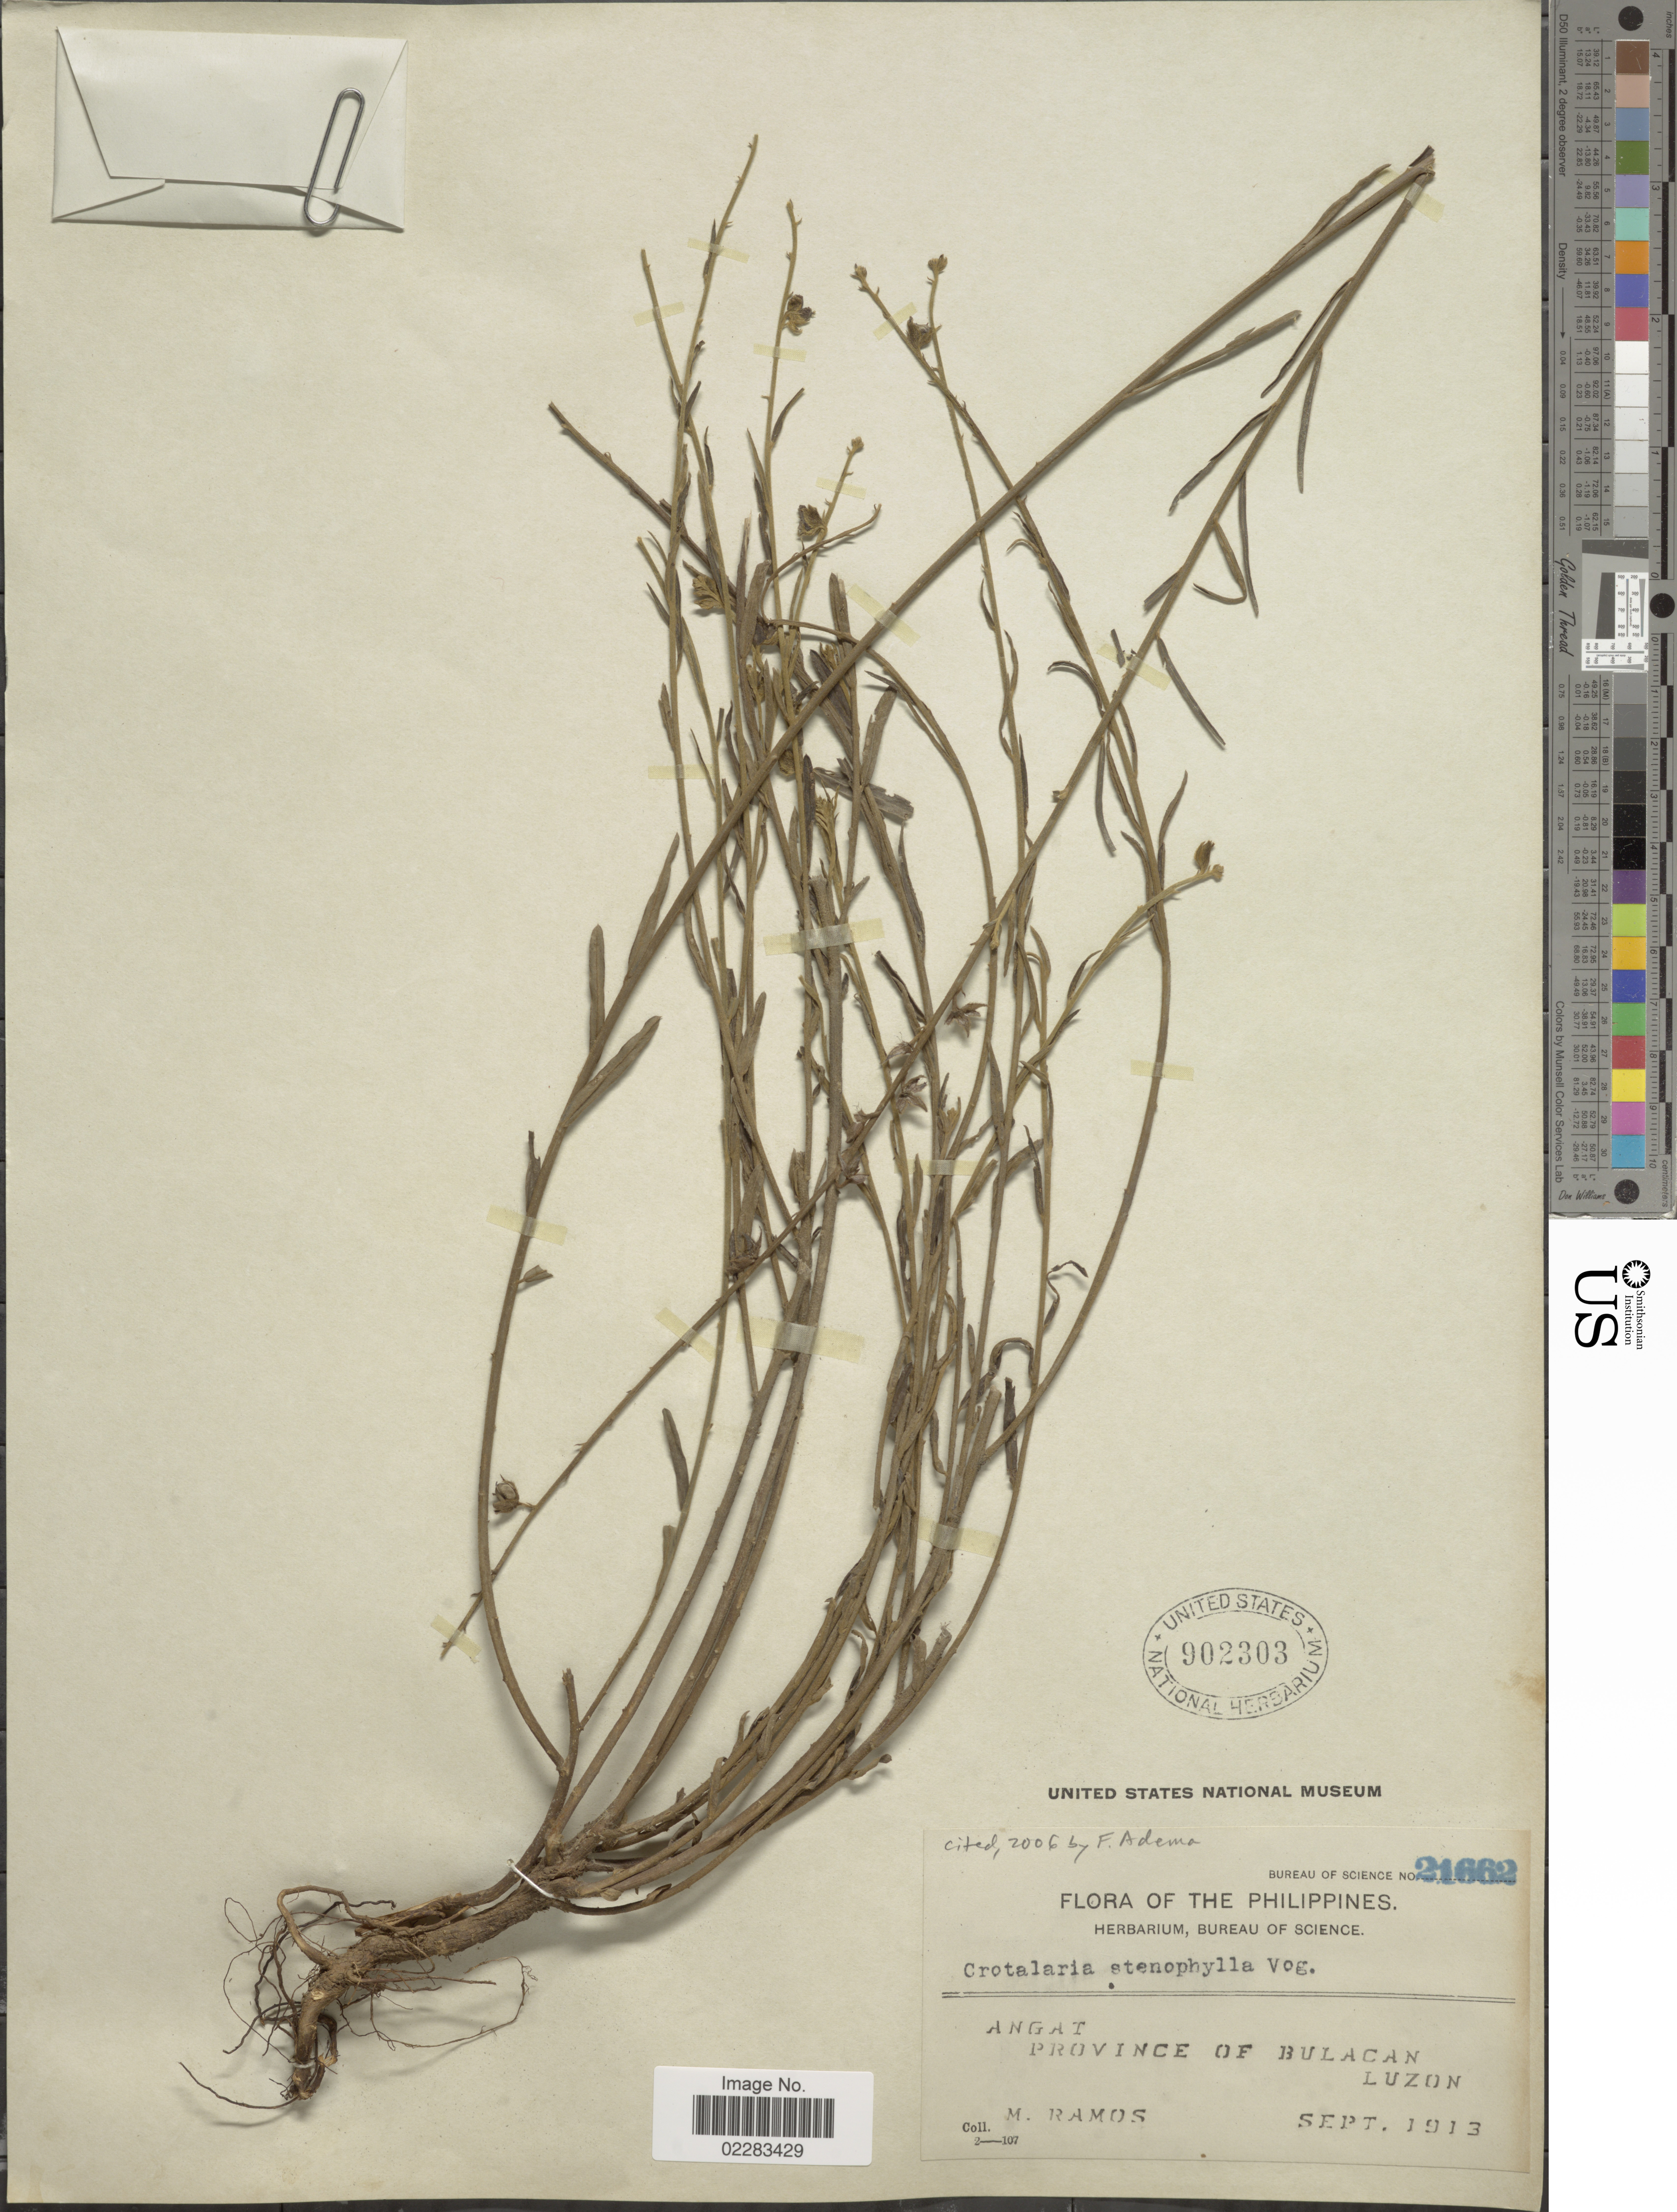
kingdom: Plantae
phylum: Tracheophyta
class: Magnoliopsida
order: Fabales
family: Fabaceae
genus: Crotalaria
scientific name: Crotalaria linifolia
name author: L. f.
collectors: M. Ramos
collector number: Bureau of Science 21662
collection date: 1913-09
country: Philippines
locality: Angat Province of Bulacan Luzon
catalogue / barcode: US 902303